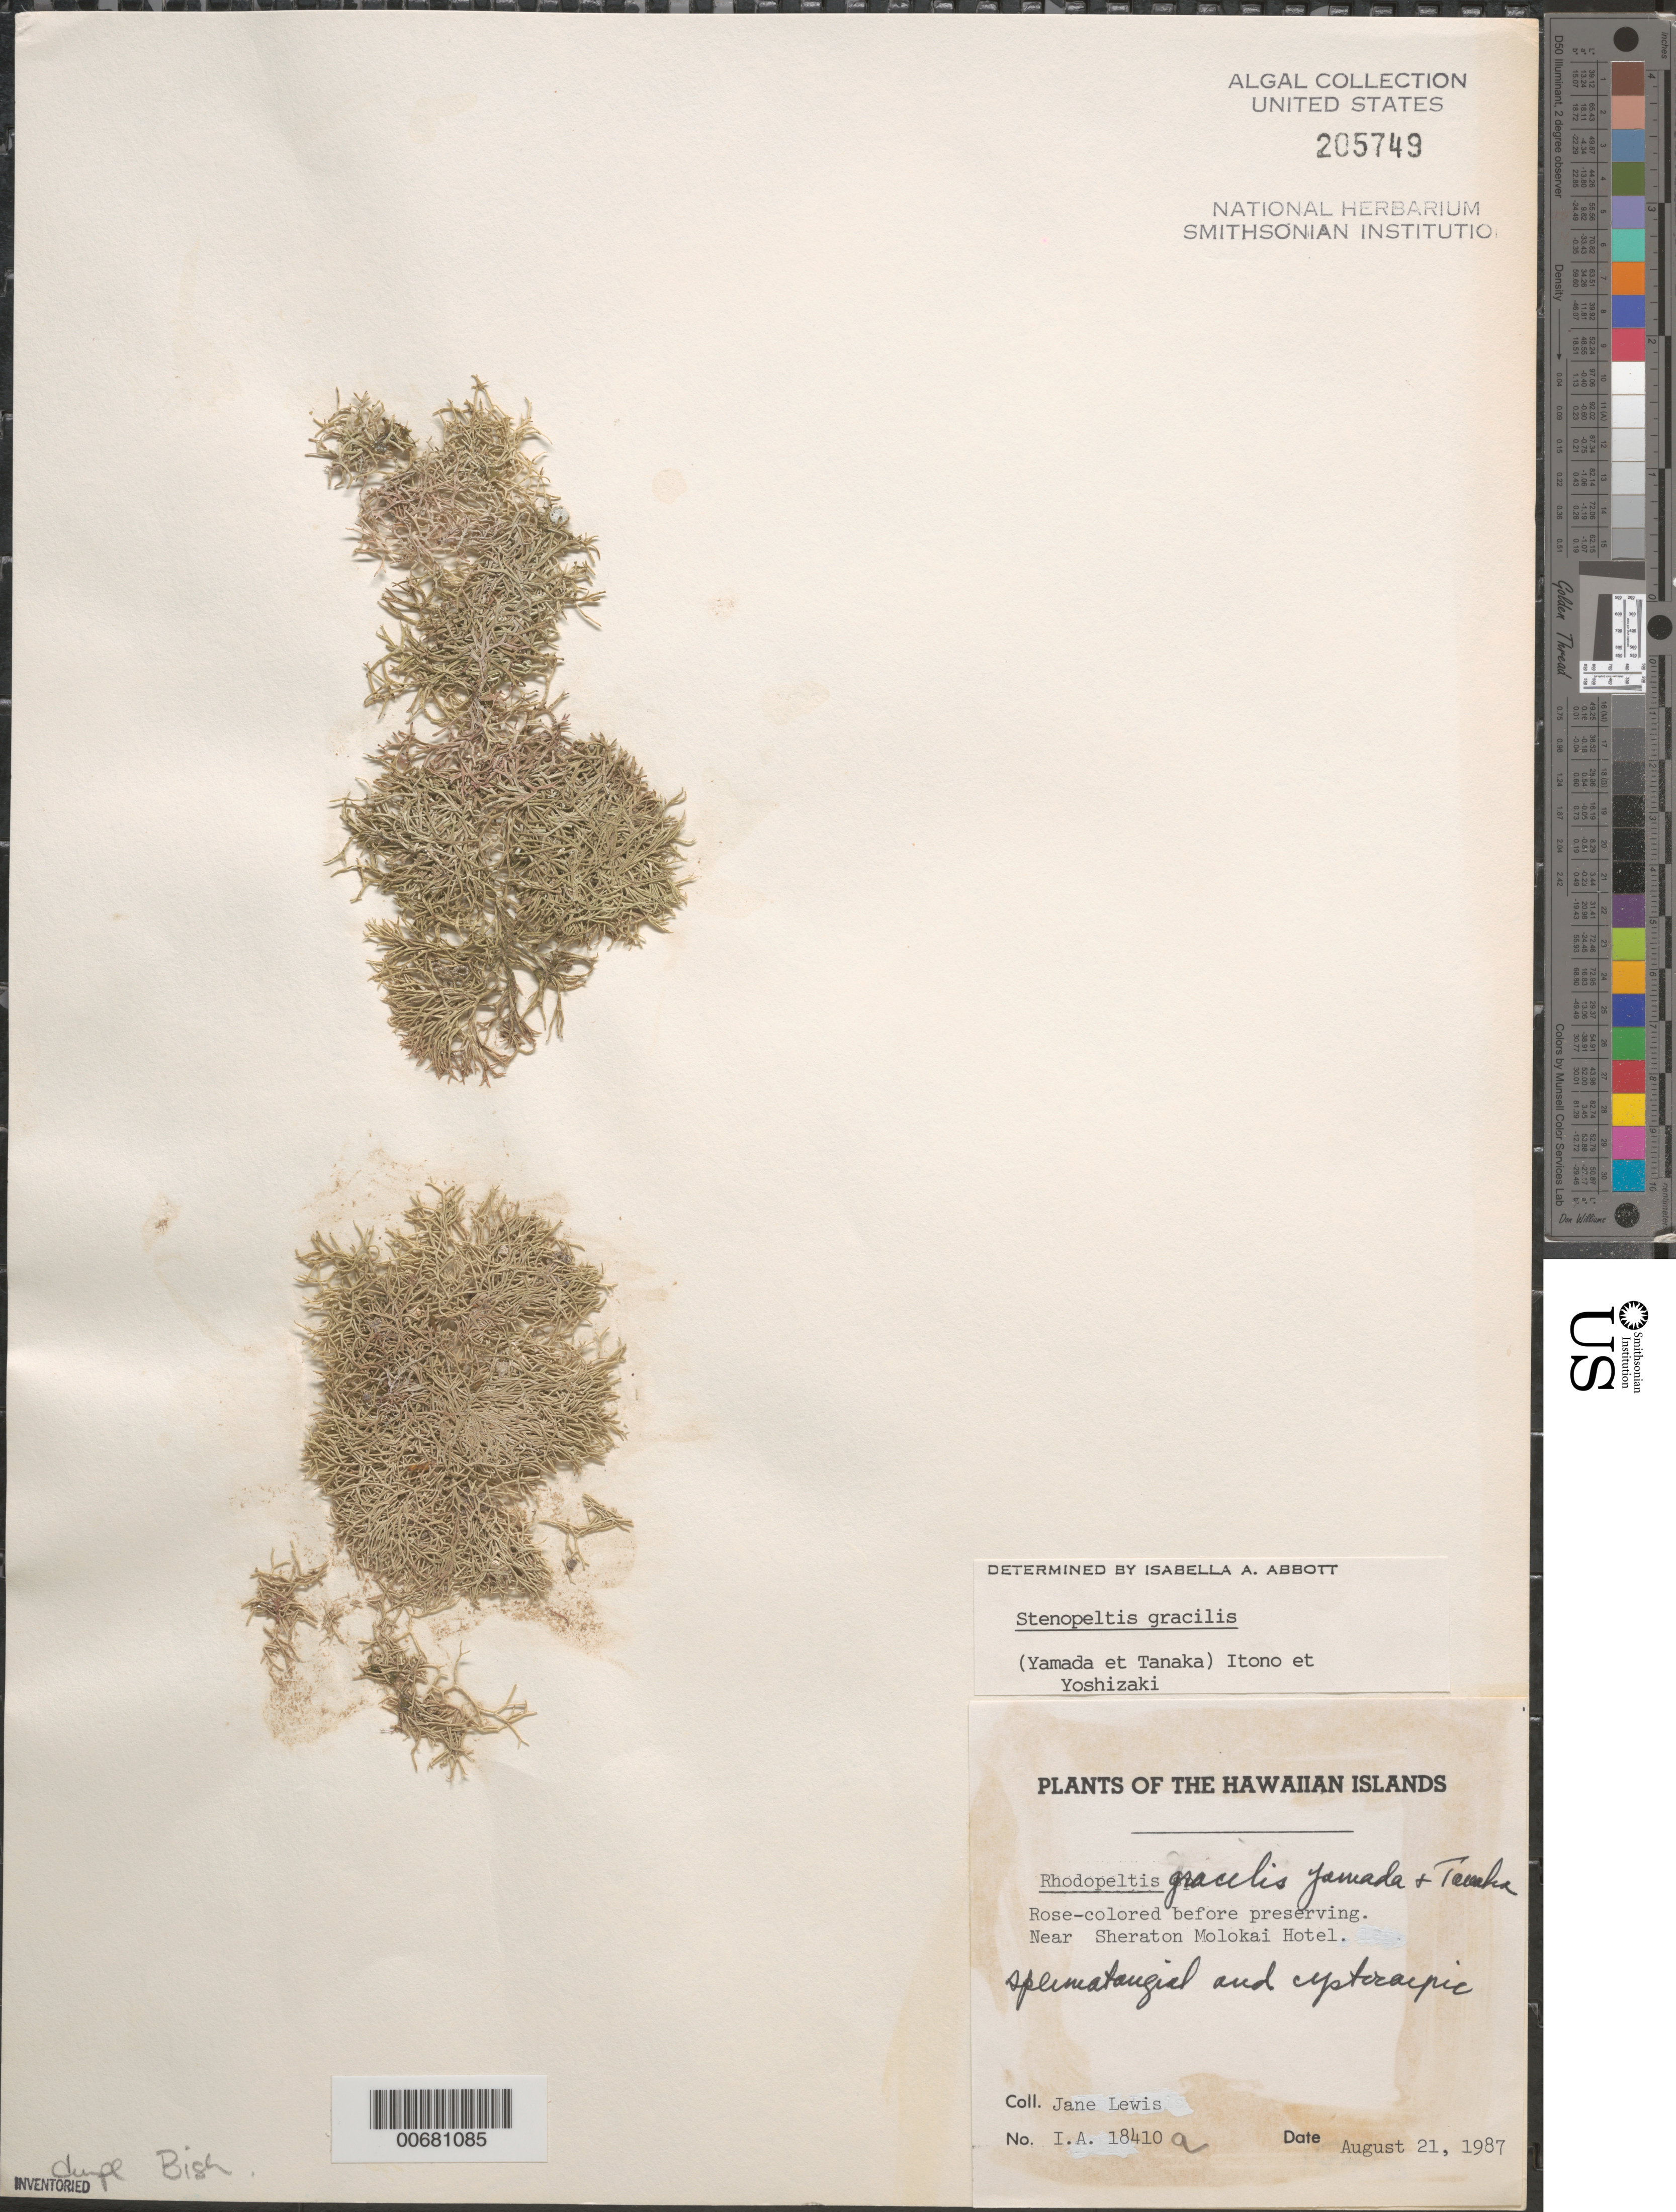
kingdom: Plantae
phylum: Rhodophyta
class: Florideophyceae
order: Nemaliales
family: Liagoraceae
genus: Stenopeltis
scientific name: Stenopeltis gracilis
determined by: Abbott, Isabella A.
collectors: J. Lewis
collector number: IAA 18410a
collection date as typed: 21 Aug 1987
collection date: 1987-08-21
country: United States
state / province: Hawaii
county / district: Maui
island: Moloka'i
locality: Near Sheraton Molokai Hotel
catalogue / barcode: US 205749